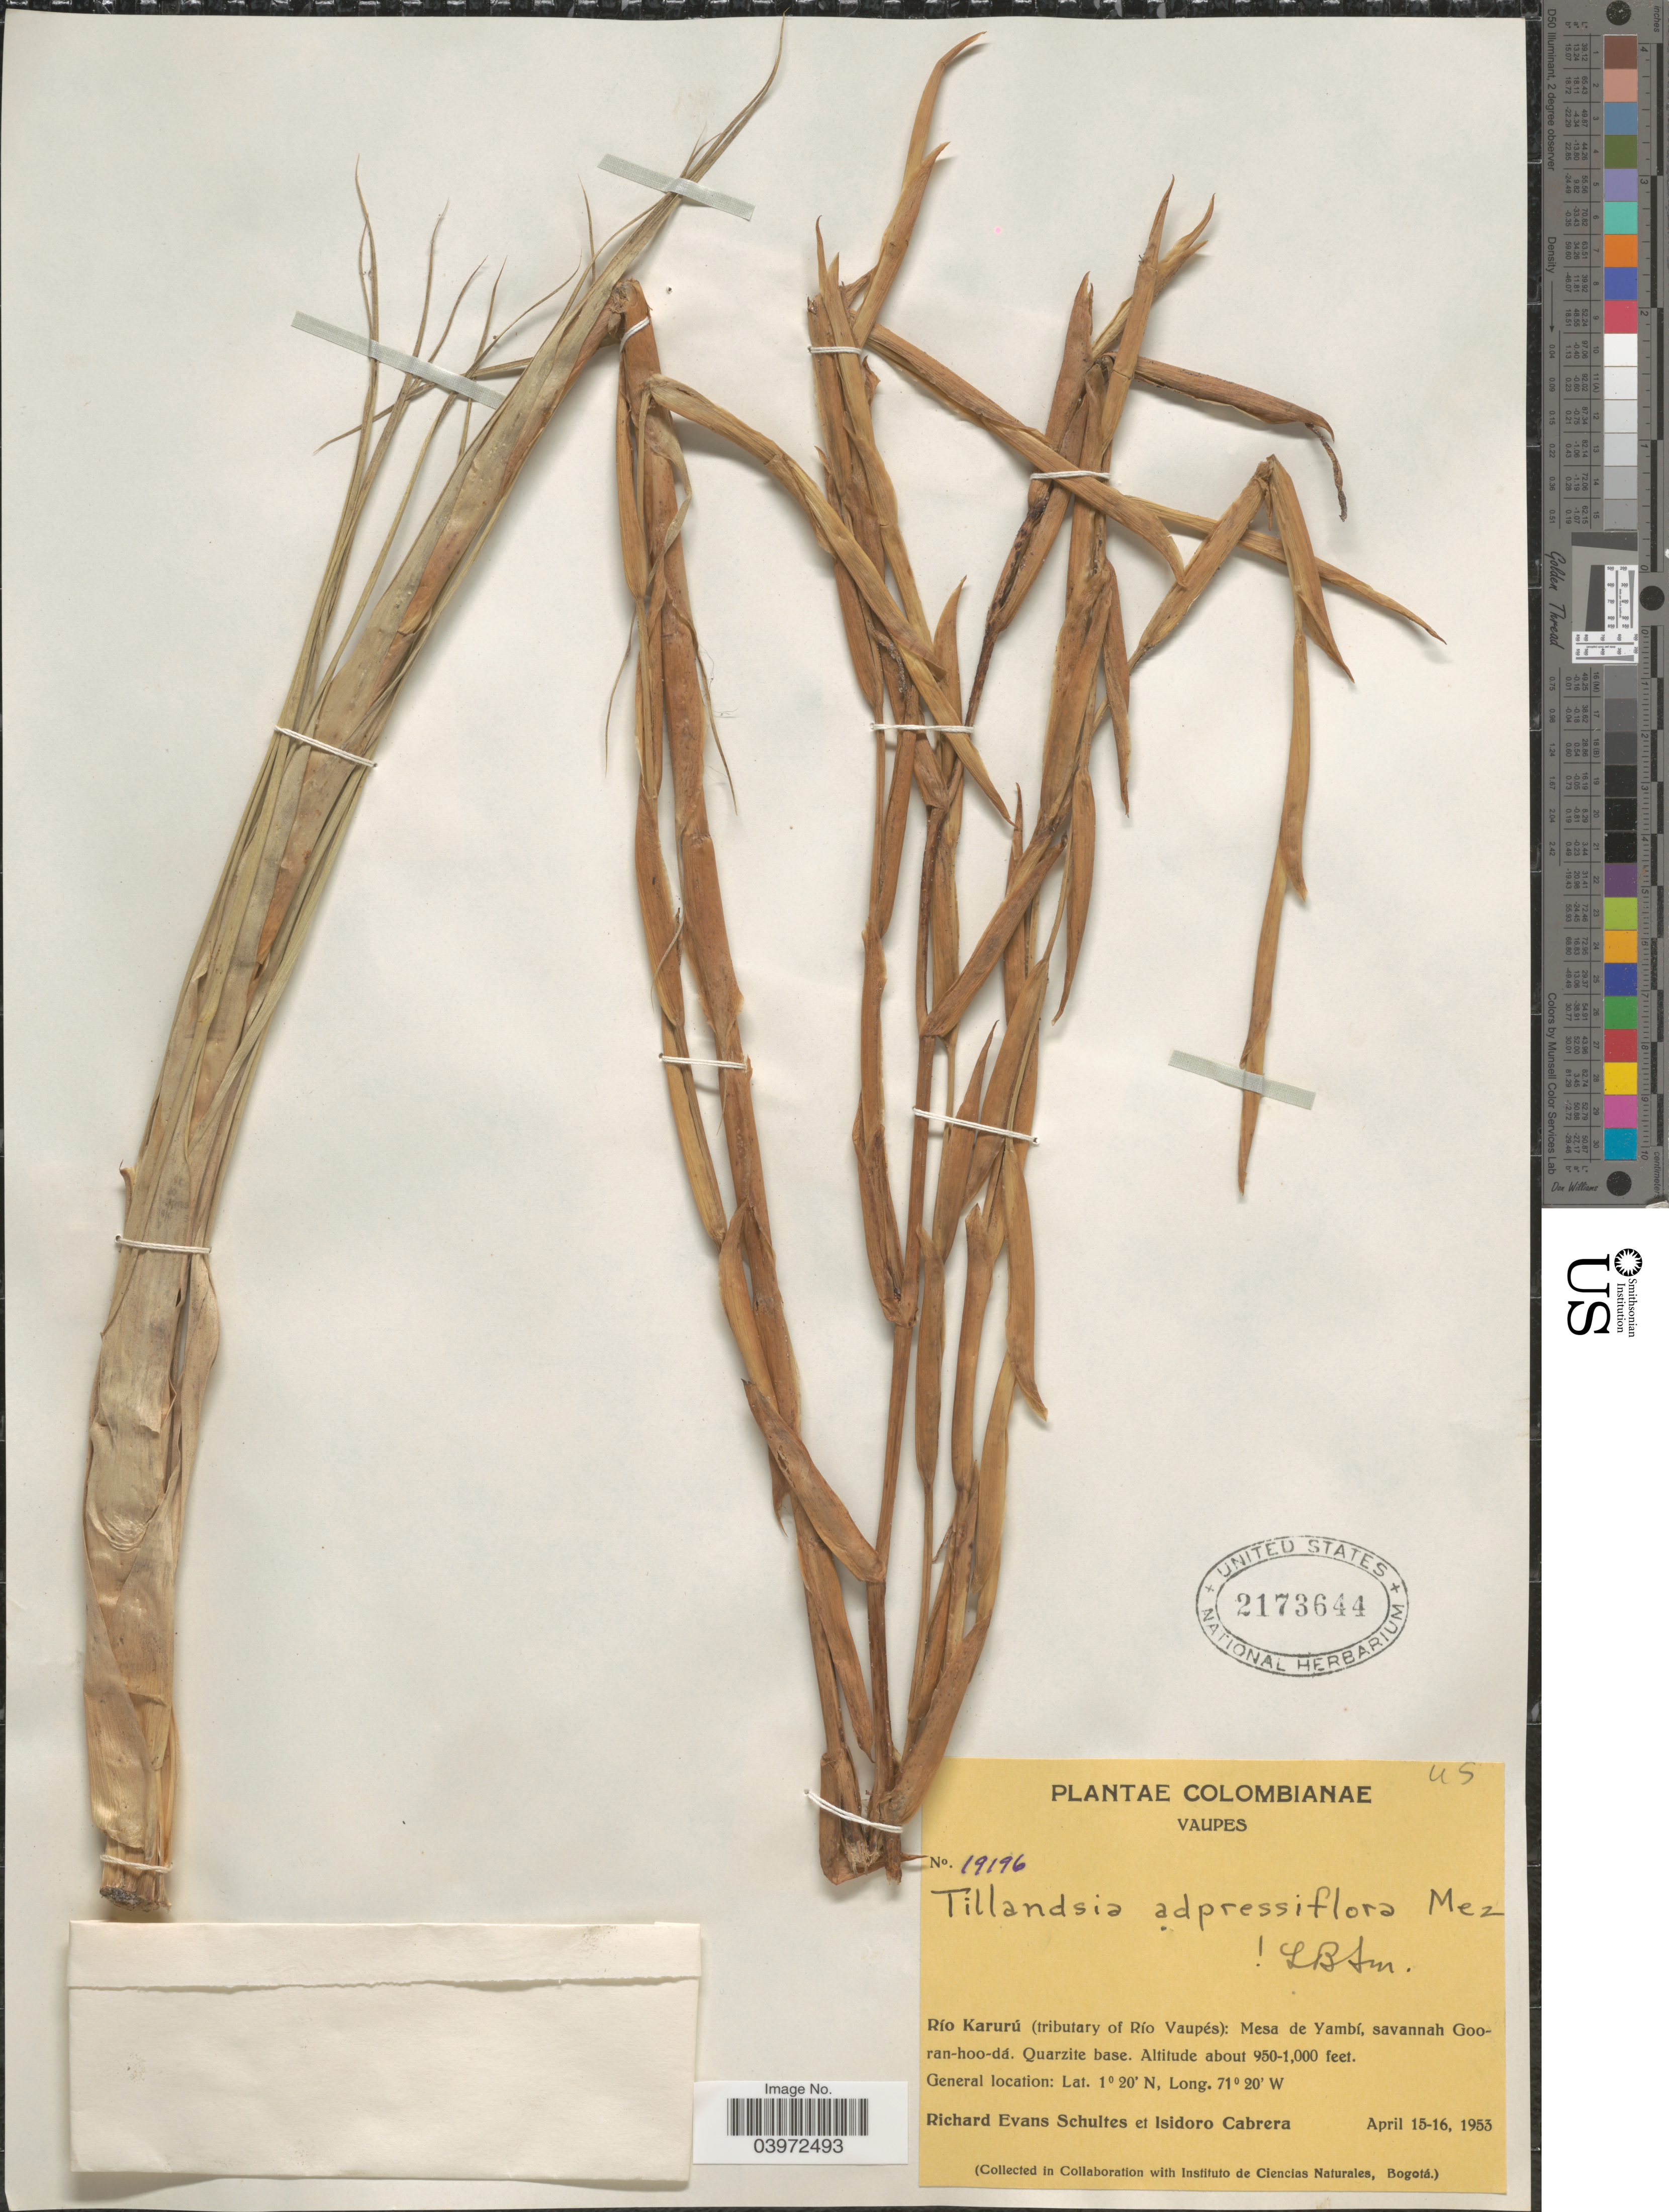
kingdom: Plantae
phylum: Tracheophyta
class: Liliopsida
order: Poales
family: Bromeliaceae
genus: Tillandsia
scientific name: Tillandsia adpressiflora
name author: Mez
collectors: R. E. Schultes & I. Cabrera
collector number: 19196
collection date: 1953-04-15/1953-04-16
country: Colombia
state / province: Vaupés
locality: Río Karurú (tributary of Río Vaupés): Mesa de Yambí, savannah Goo-ran-hoo-dá. Quarzite base.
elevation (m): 290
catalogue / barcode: US 2173644